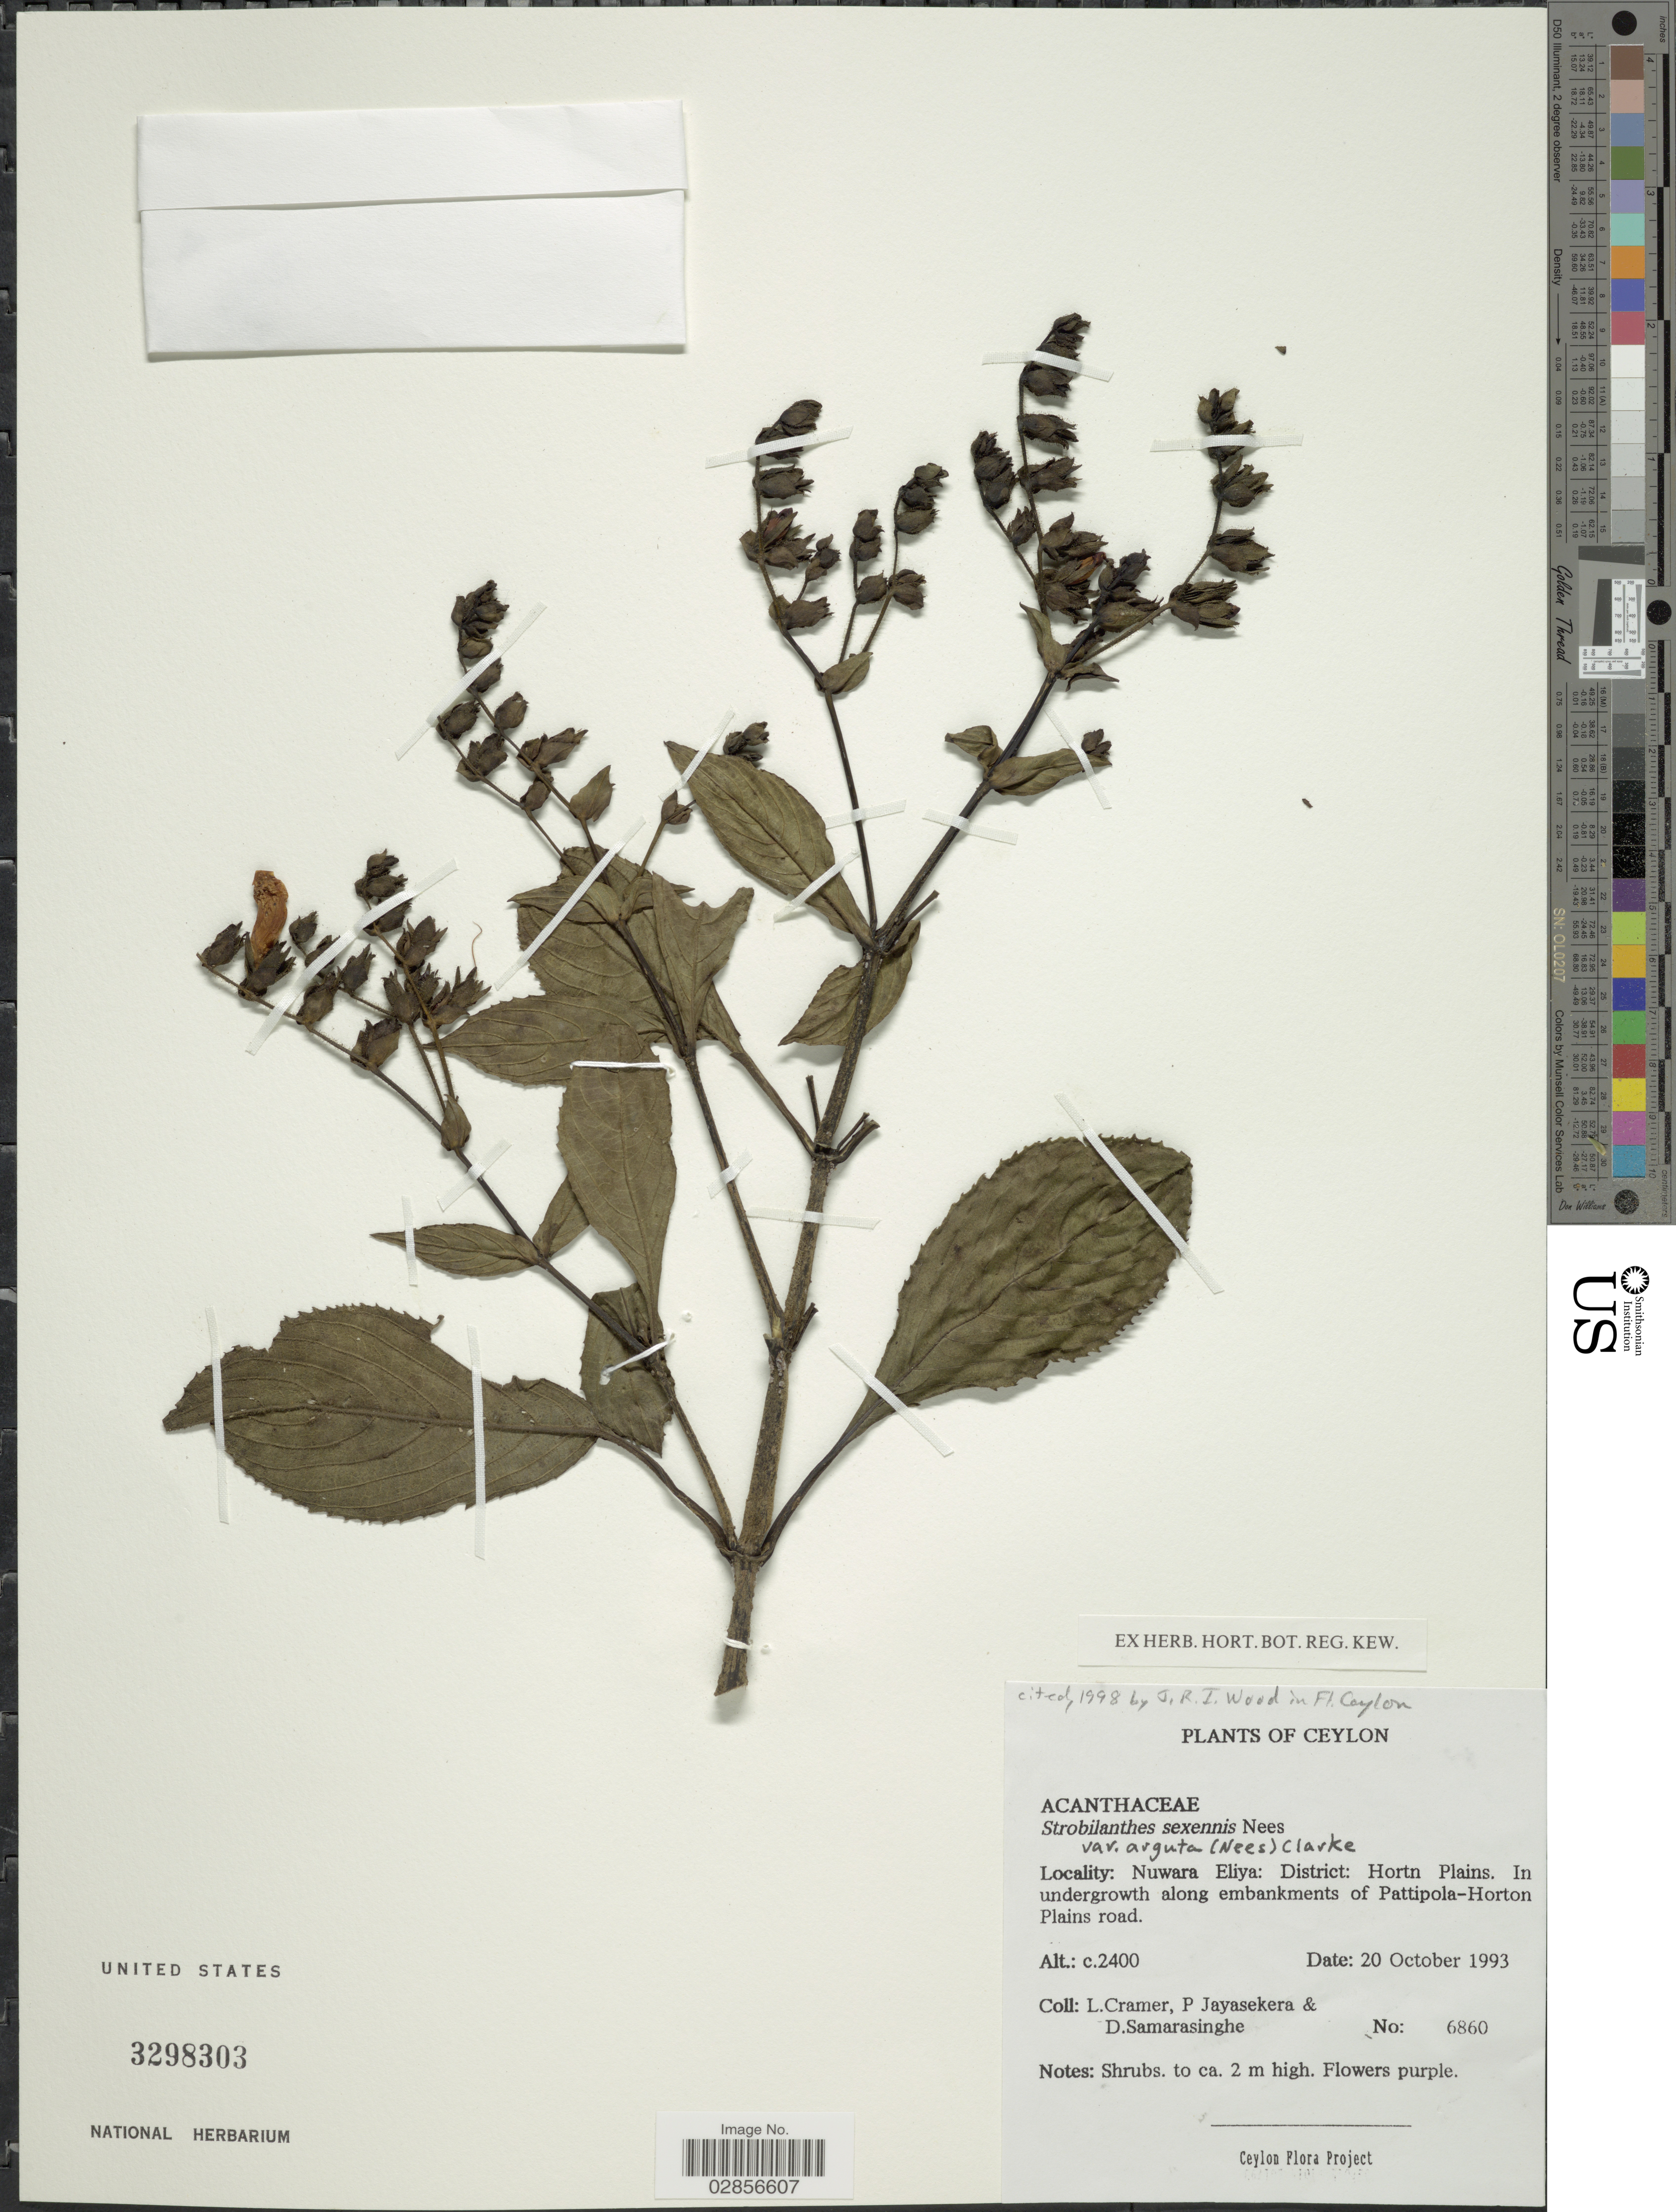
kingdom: Plantae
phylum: Tracheophyta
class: Magnoliopsida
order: Lamiales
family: Acanthaceae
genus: Strobilanthes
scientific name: Strobilanthes sexennis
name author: Bedd.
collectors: L. H. Cramer, P. Jayasekera & D. Samarasinghe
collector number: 6860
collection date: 1993-10-20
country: Sri Lanka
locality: Nuwara Eliya: District: Hortn Plains. In undergrowth along embankments of Pattipola-Horton Plains road.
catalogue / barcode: US 3298303